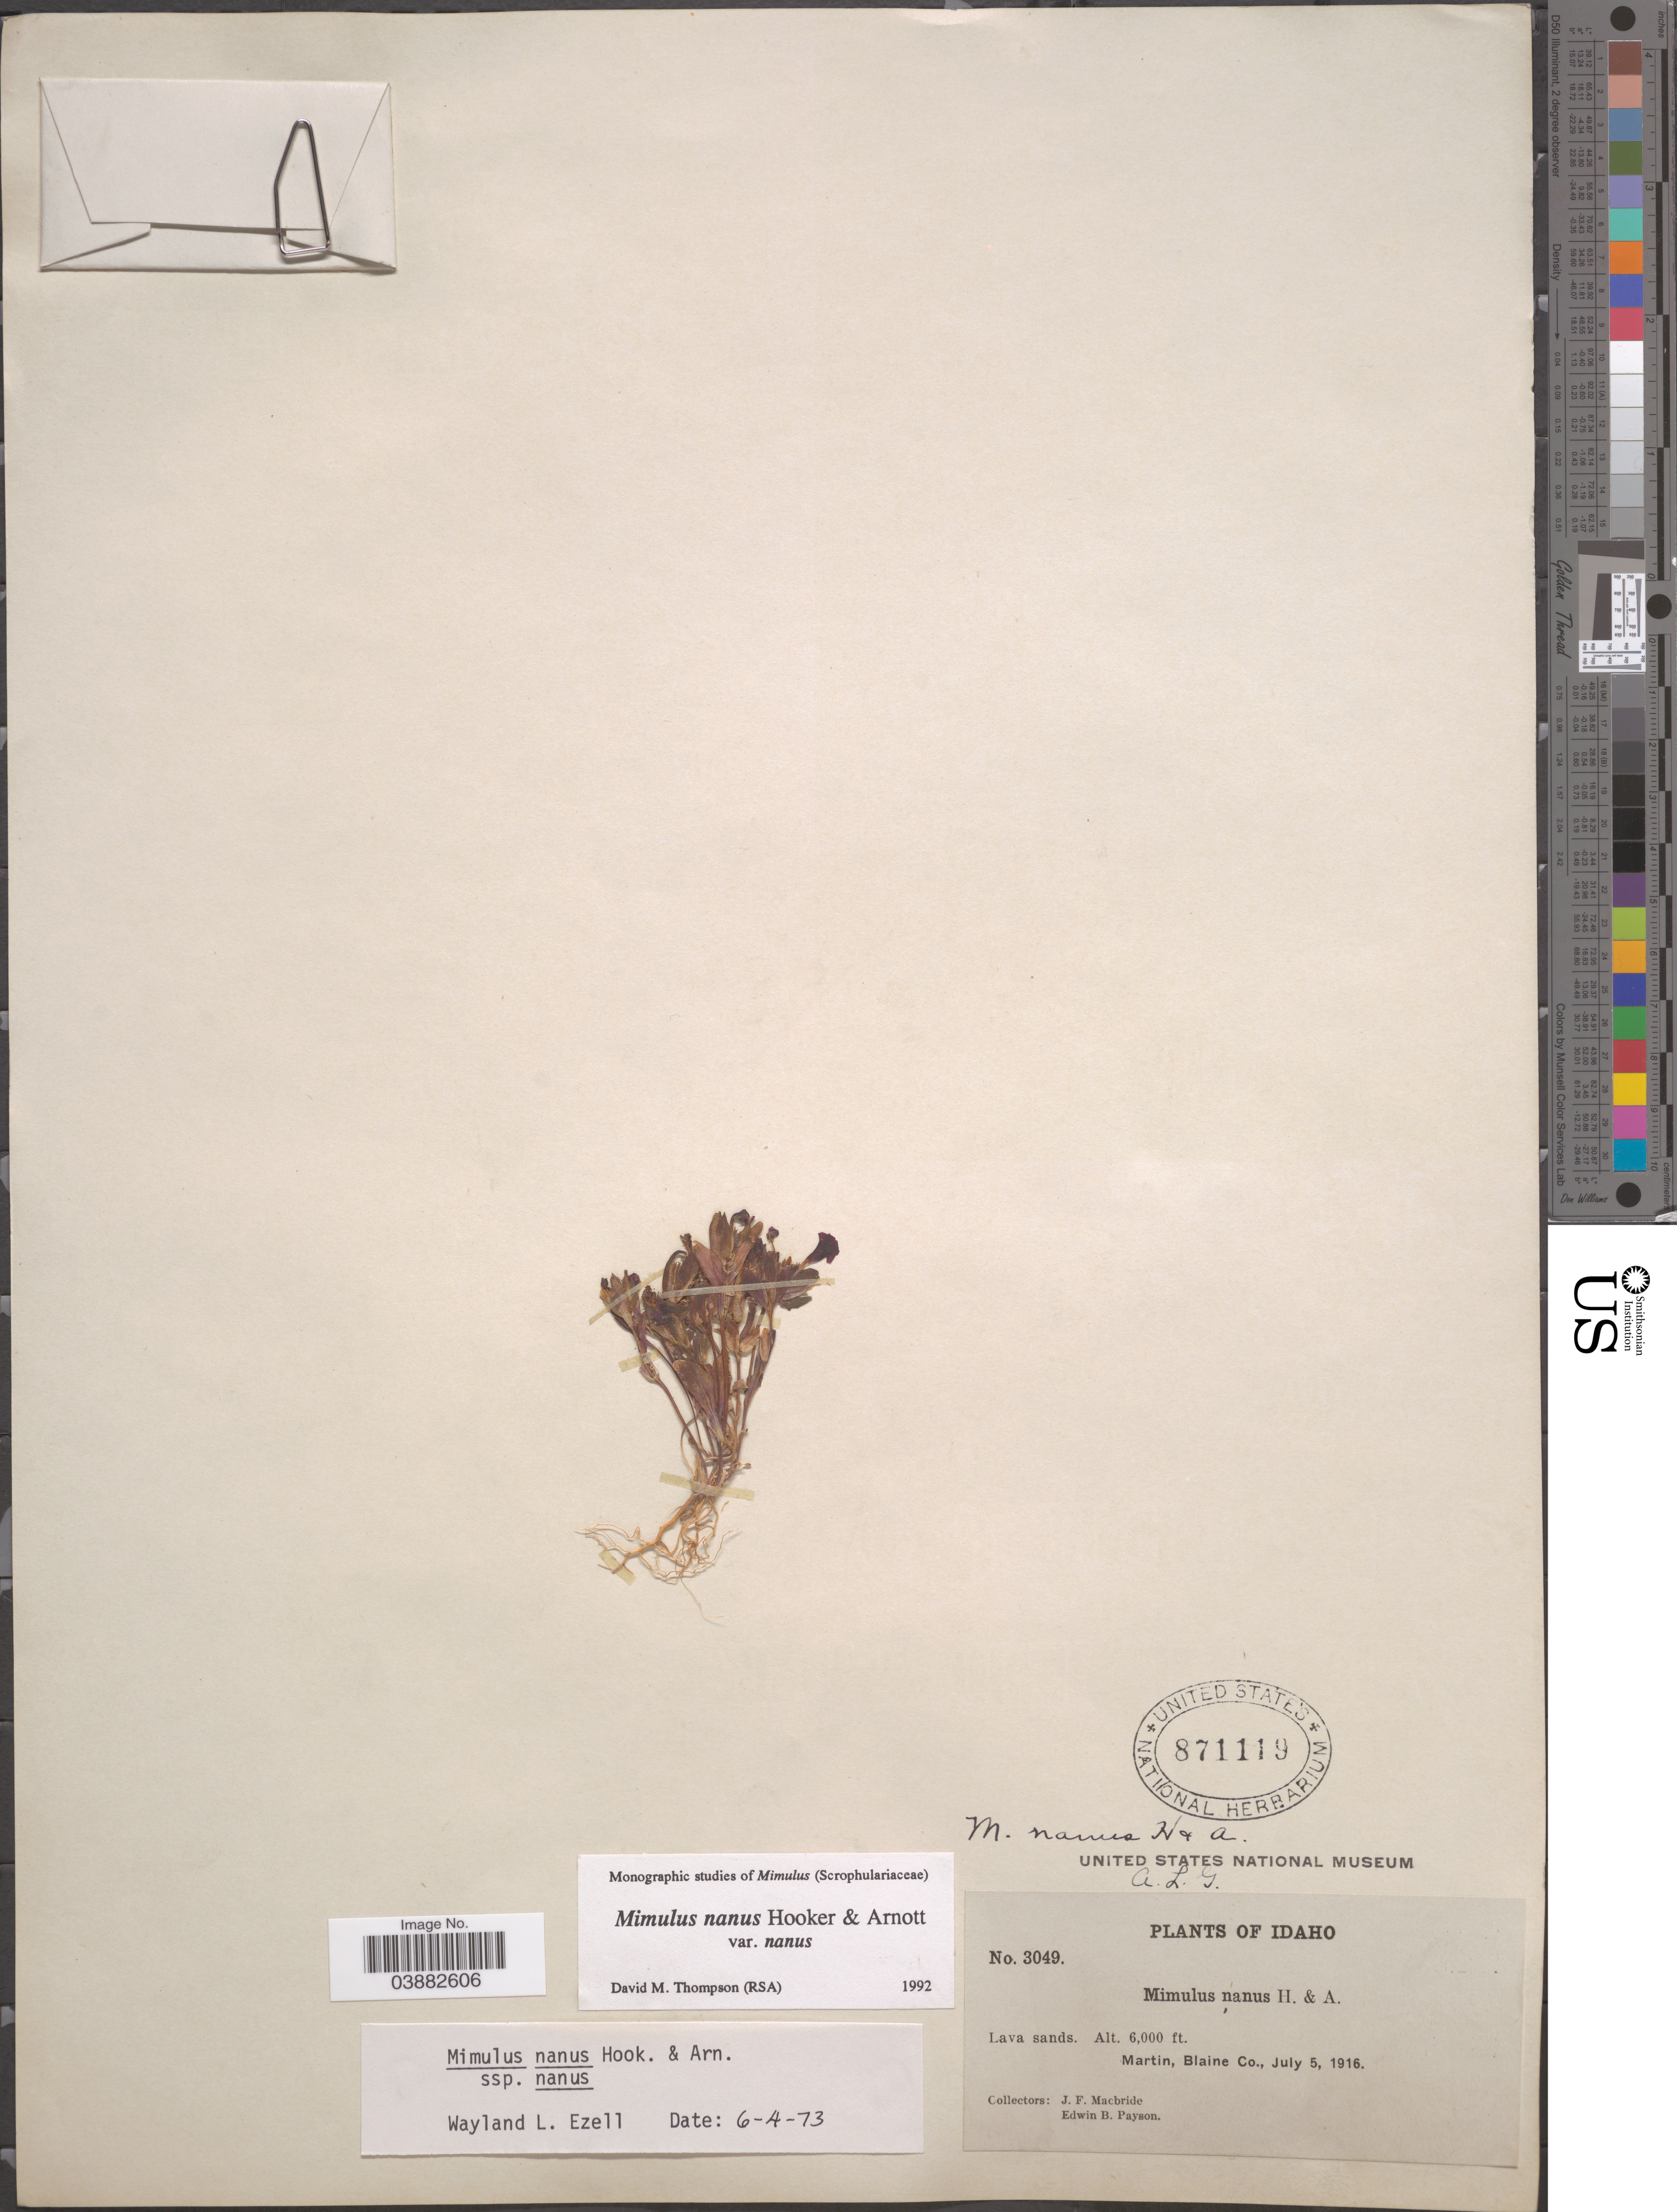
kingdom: Plantae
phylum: Tracheophyta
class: Magnoliopsida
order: Lamiales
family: Phrymaceae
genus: Mimulus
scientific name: Mimulus nanus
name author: Hook. & Arn.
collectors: J. F. Macbride & E. B. Payson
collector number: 3049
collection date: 1916-07-05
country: United States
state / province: Idaho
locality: Martin, Blaine Co.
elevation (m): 1829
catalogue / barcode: US 871119